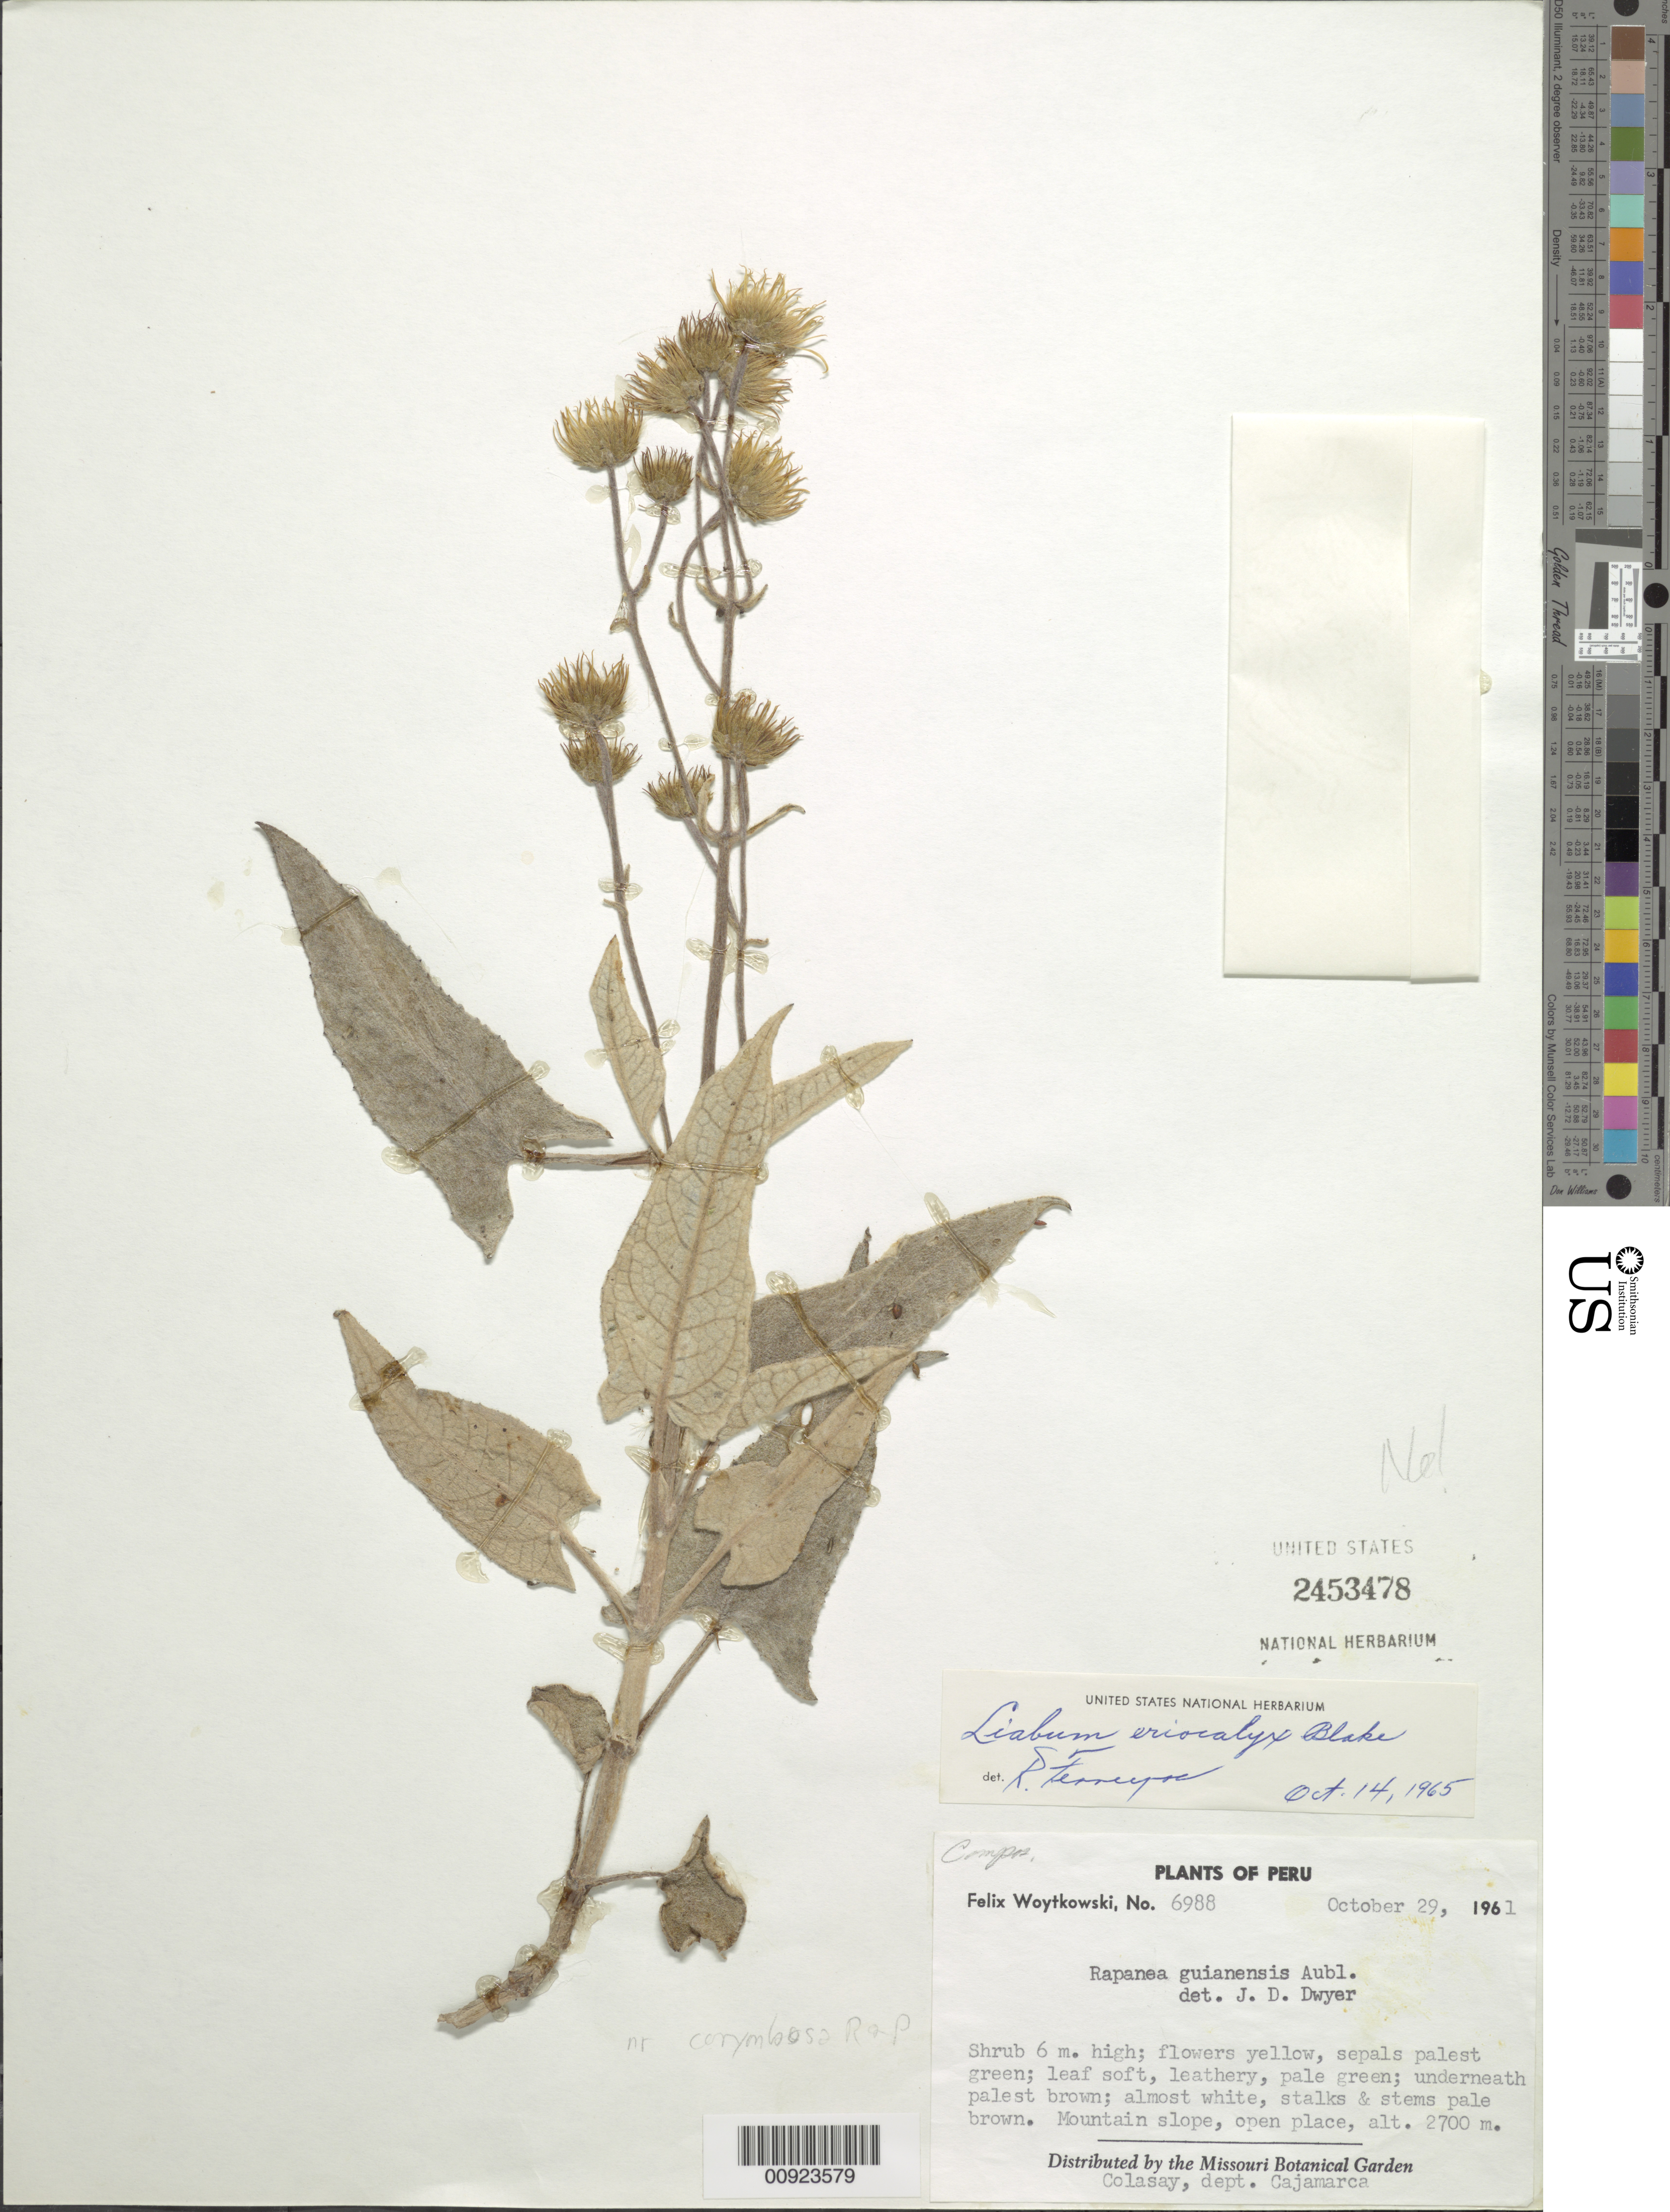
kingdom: Plantae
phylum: Tracheophyta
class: Magnoliopsida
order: Asterales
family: Asteraceae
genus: Munnozia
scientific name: Munnozia sp.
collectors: F. Woytkowski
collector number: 6988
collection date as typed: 29 October 1961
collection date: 1961-10-29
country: Peru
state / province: Cajamarca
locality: Colasay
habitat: Mountain slope, open place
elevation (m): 2700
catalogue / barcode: US 2453478